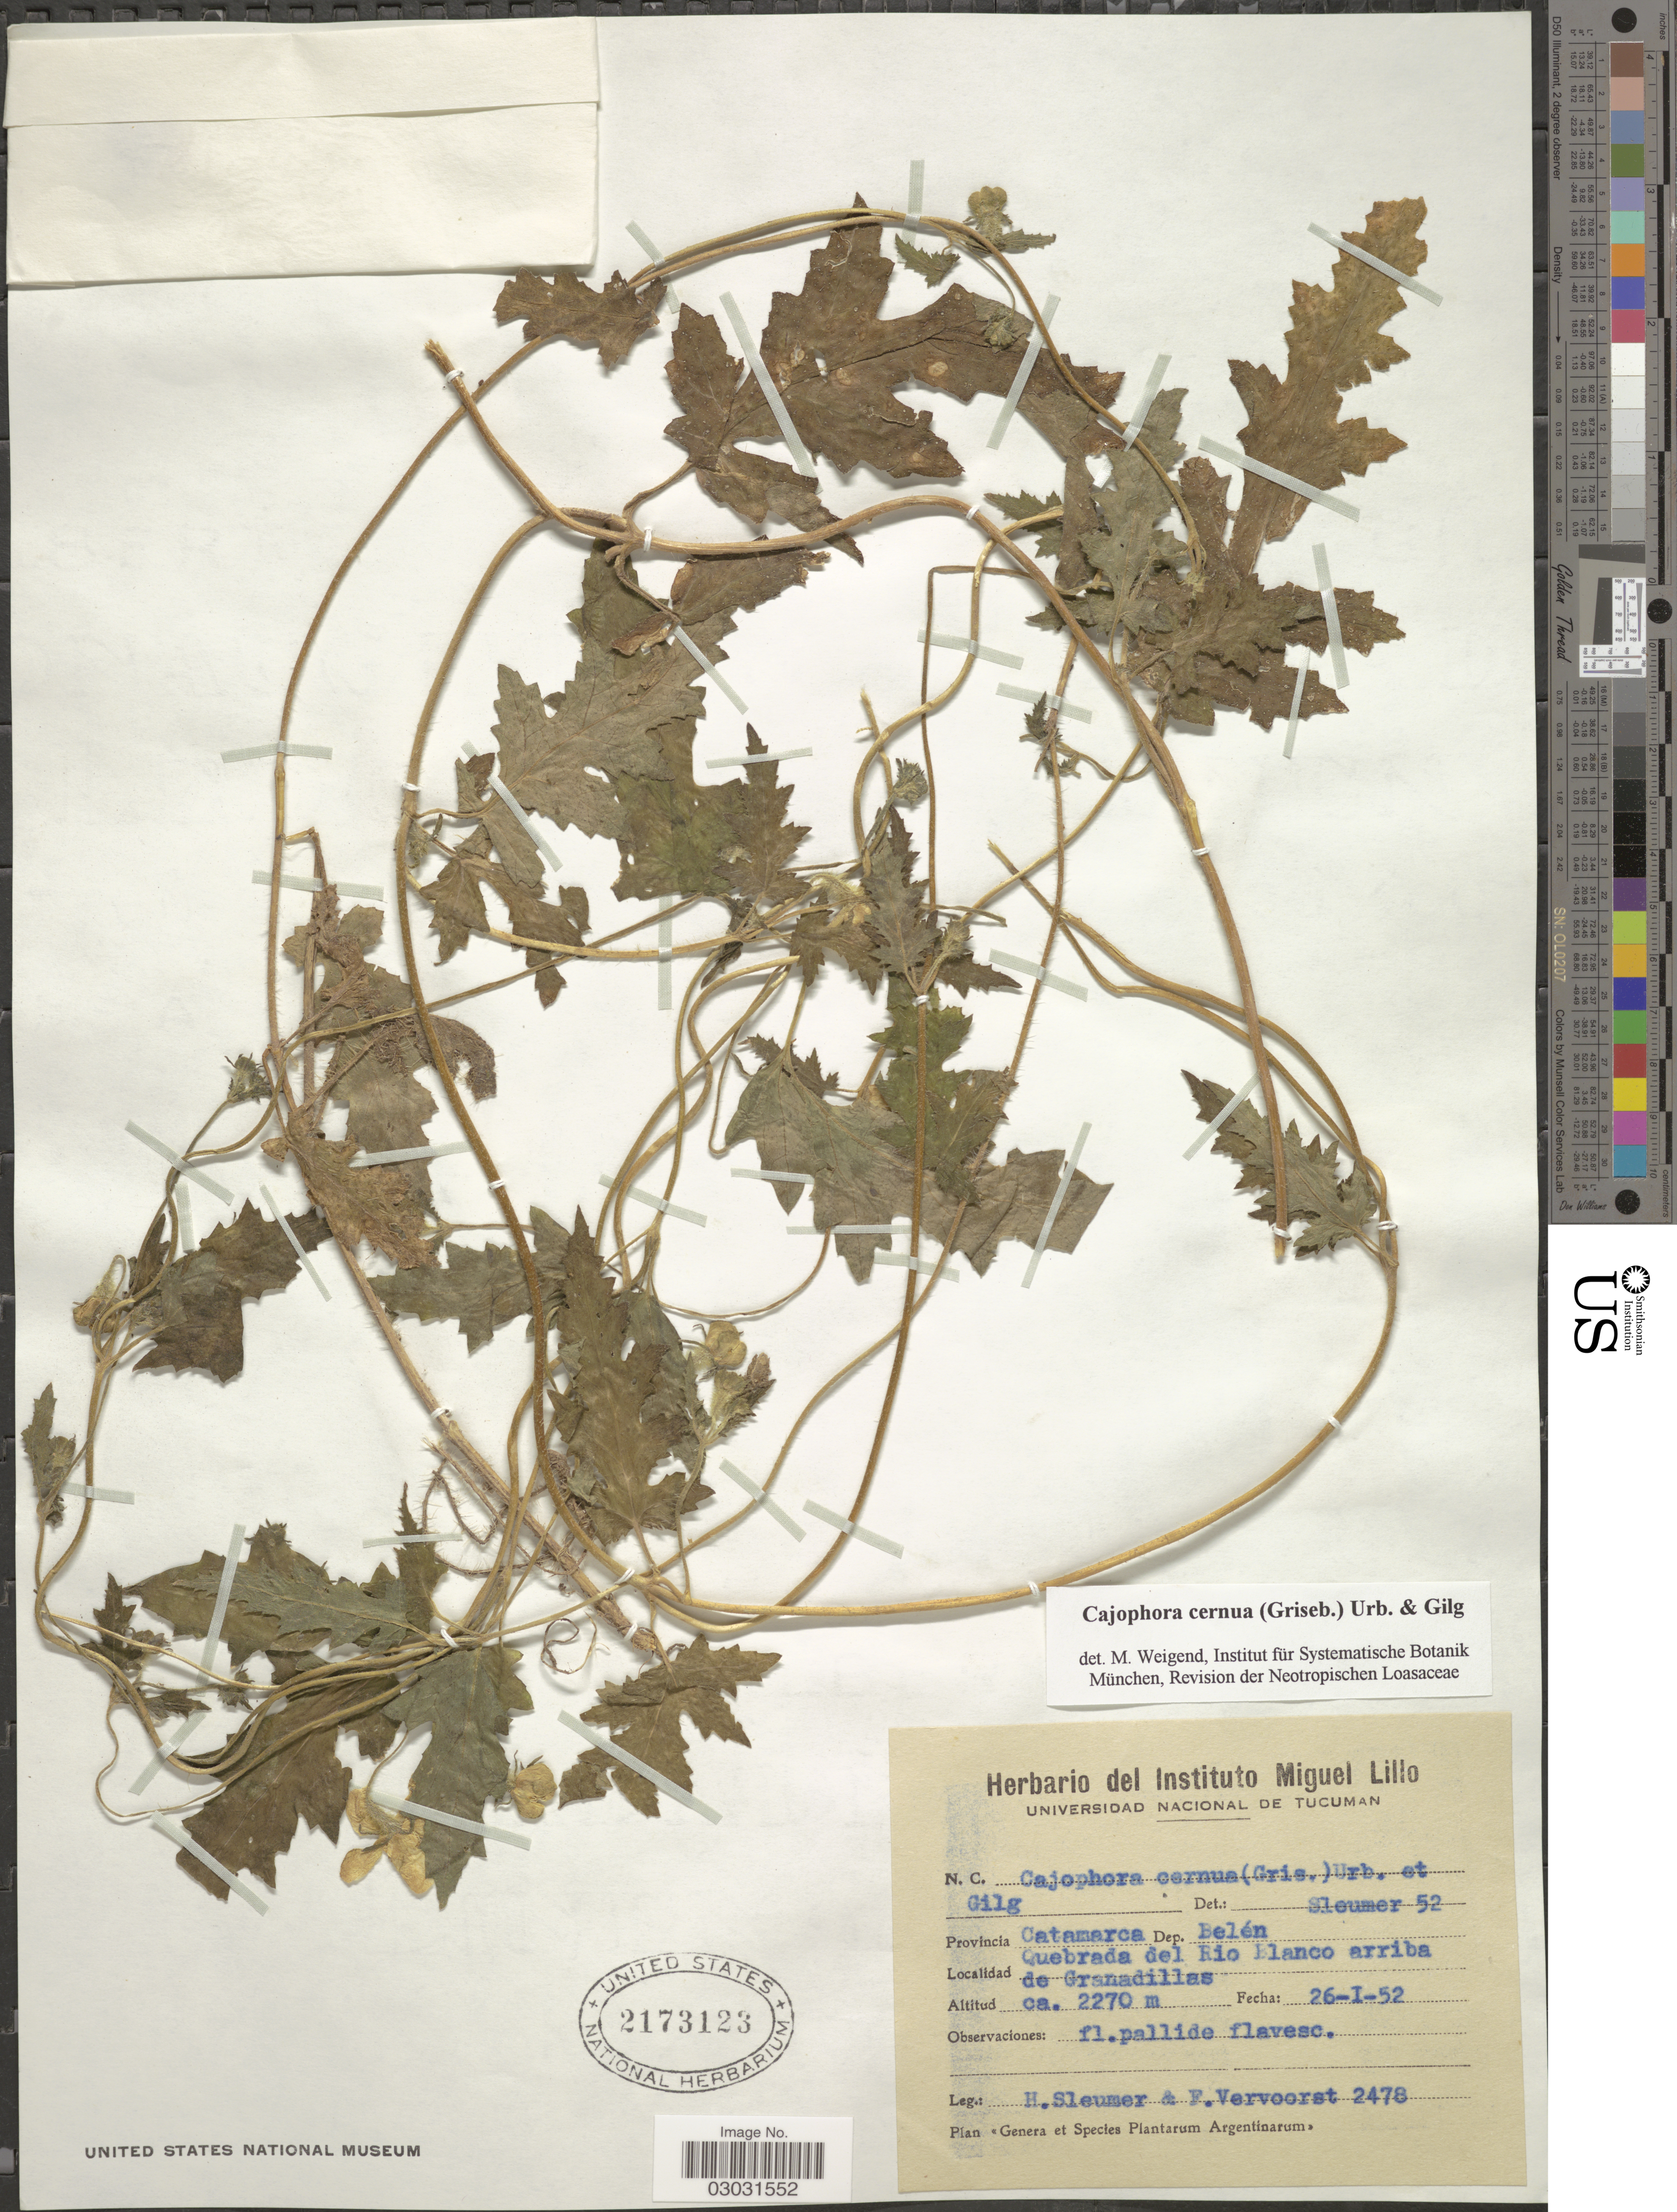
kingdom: Plantae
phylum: Tracheophyta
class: Magnoliopsida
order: Cornales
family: Loasaceae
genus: Caiophora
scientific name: Caiophora cernua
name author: (Griseb.) Gilg & Urb. ex Kurtz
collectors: H. O. Sleumer & F. Vervoorst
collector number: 2478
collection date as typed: Transcribed d/m/y: 26/1/52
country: Argentina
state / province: Catamarca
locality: Dep. Belén. Quebrada del Rio Blanco arriba de Granadillas.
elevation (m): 2270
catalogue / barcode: US 2173123